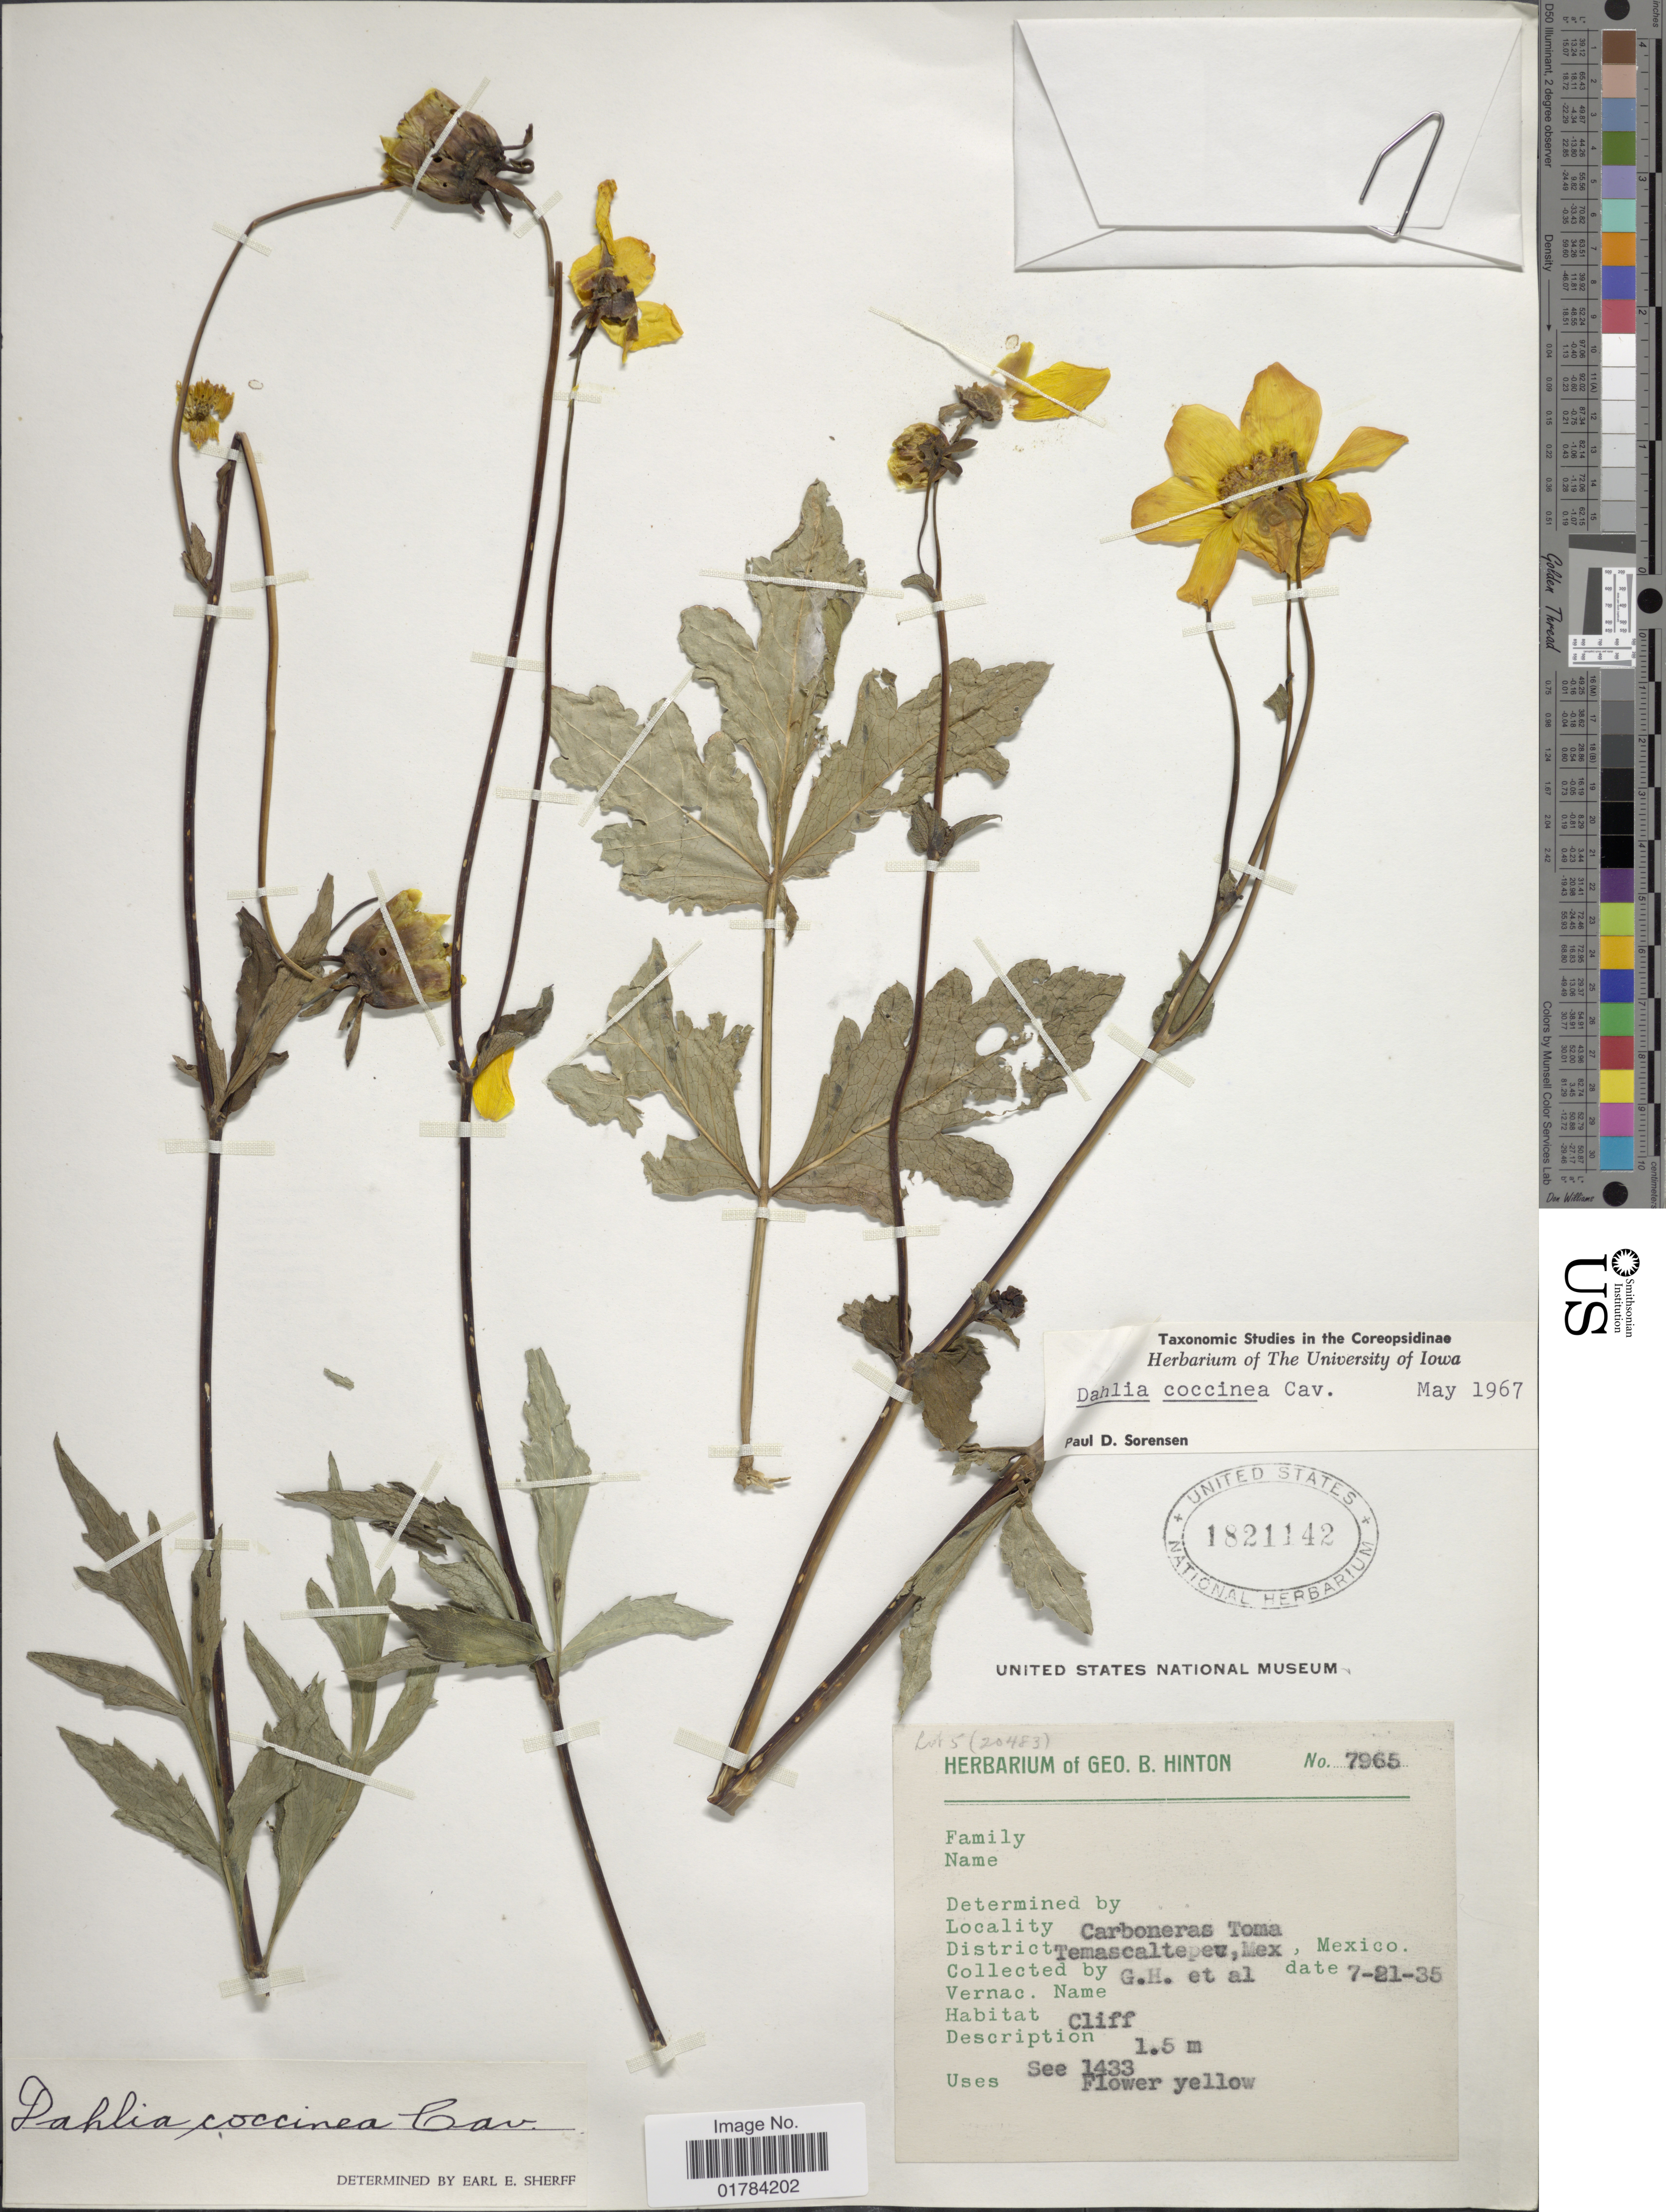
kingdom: Plantae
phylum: Tracheophyta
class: Magnoliopsida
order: Asterales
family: Asteraceae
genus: Dahlia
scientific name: Dahlia coccinea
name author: Cav.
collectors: G. B. Hinton & et al.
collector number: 7965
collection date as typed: Transcribed d/m/y: 21/7/35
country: Mexico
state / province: México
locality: Carboneras Toma, District Temascaltepec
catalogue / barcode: US 1821142